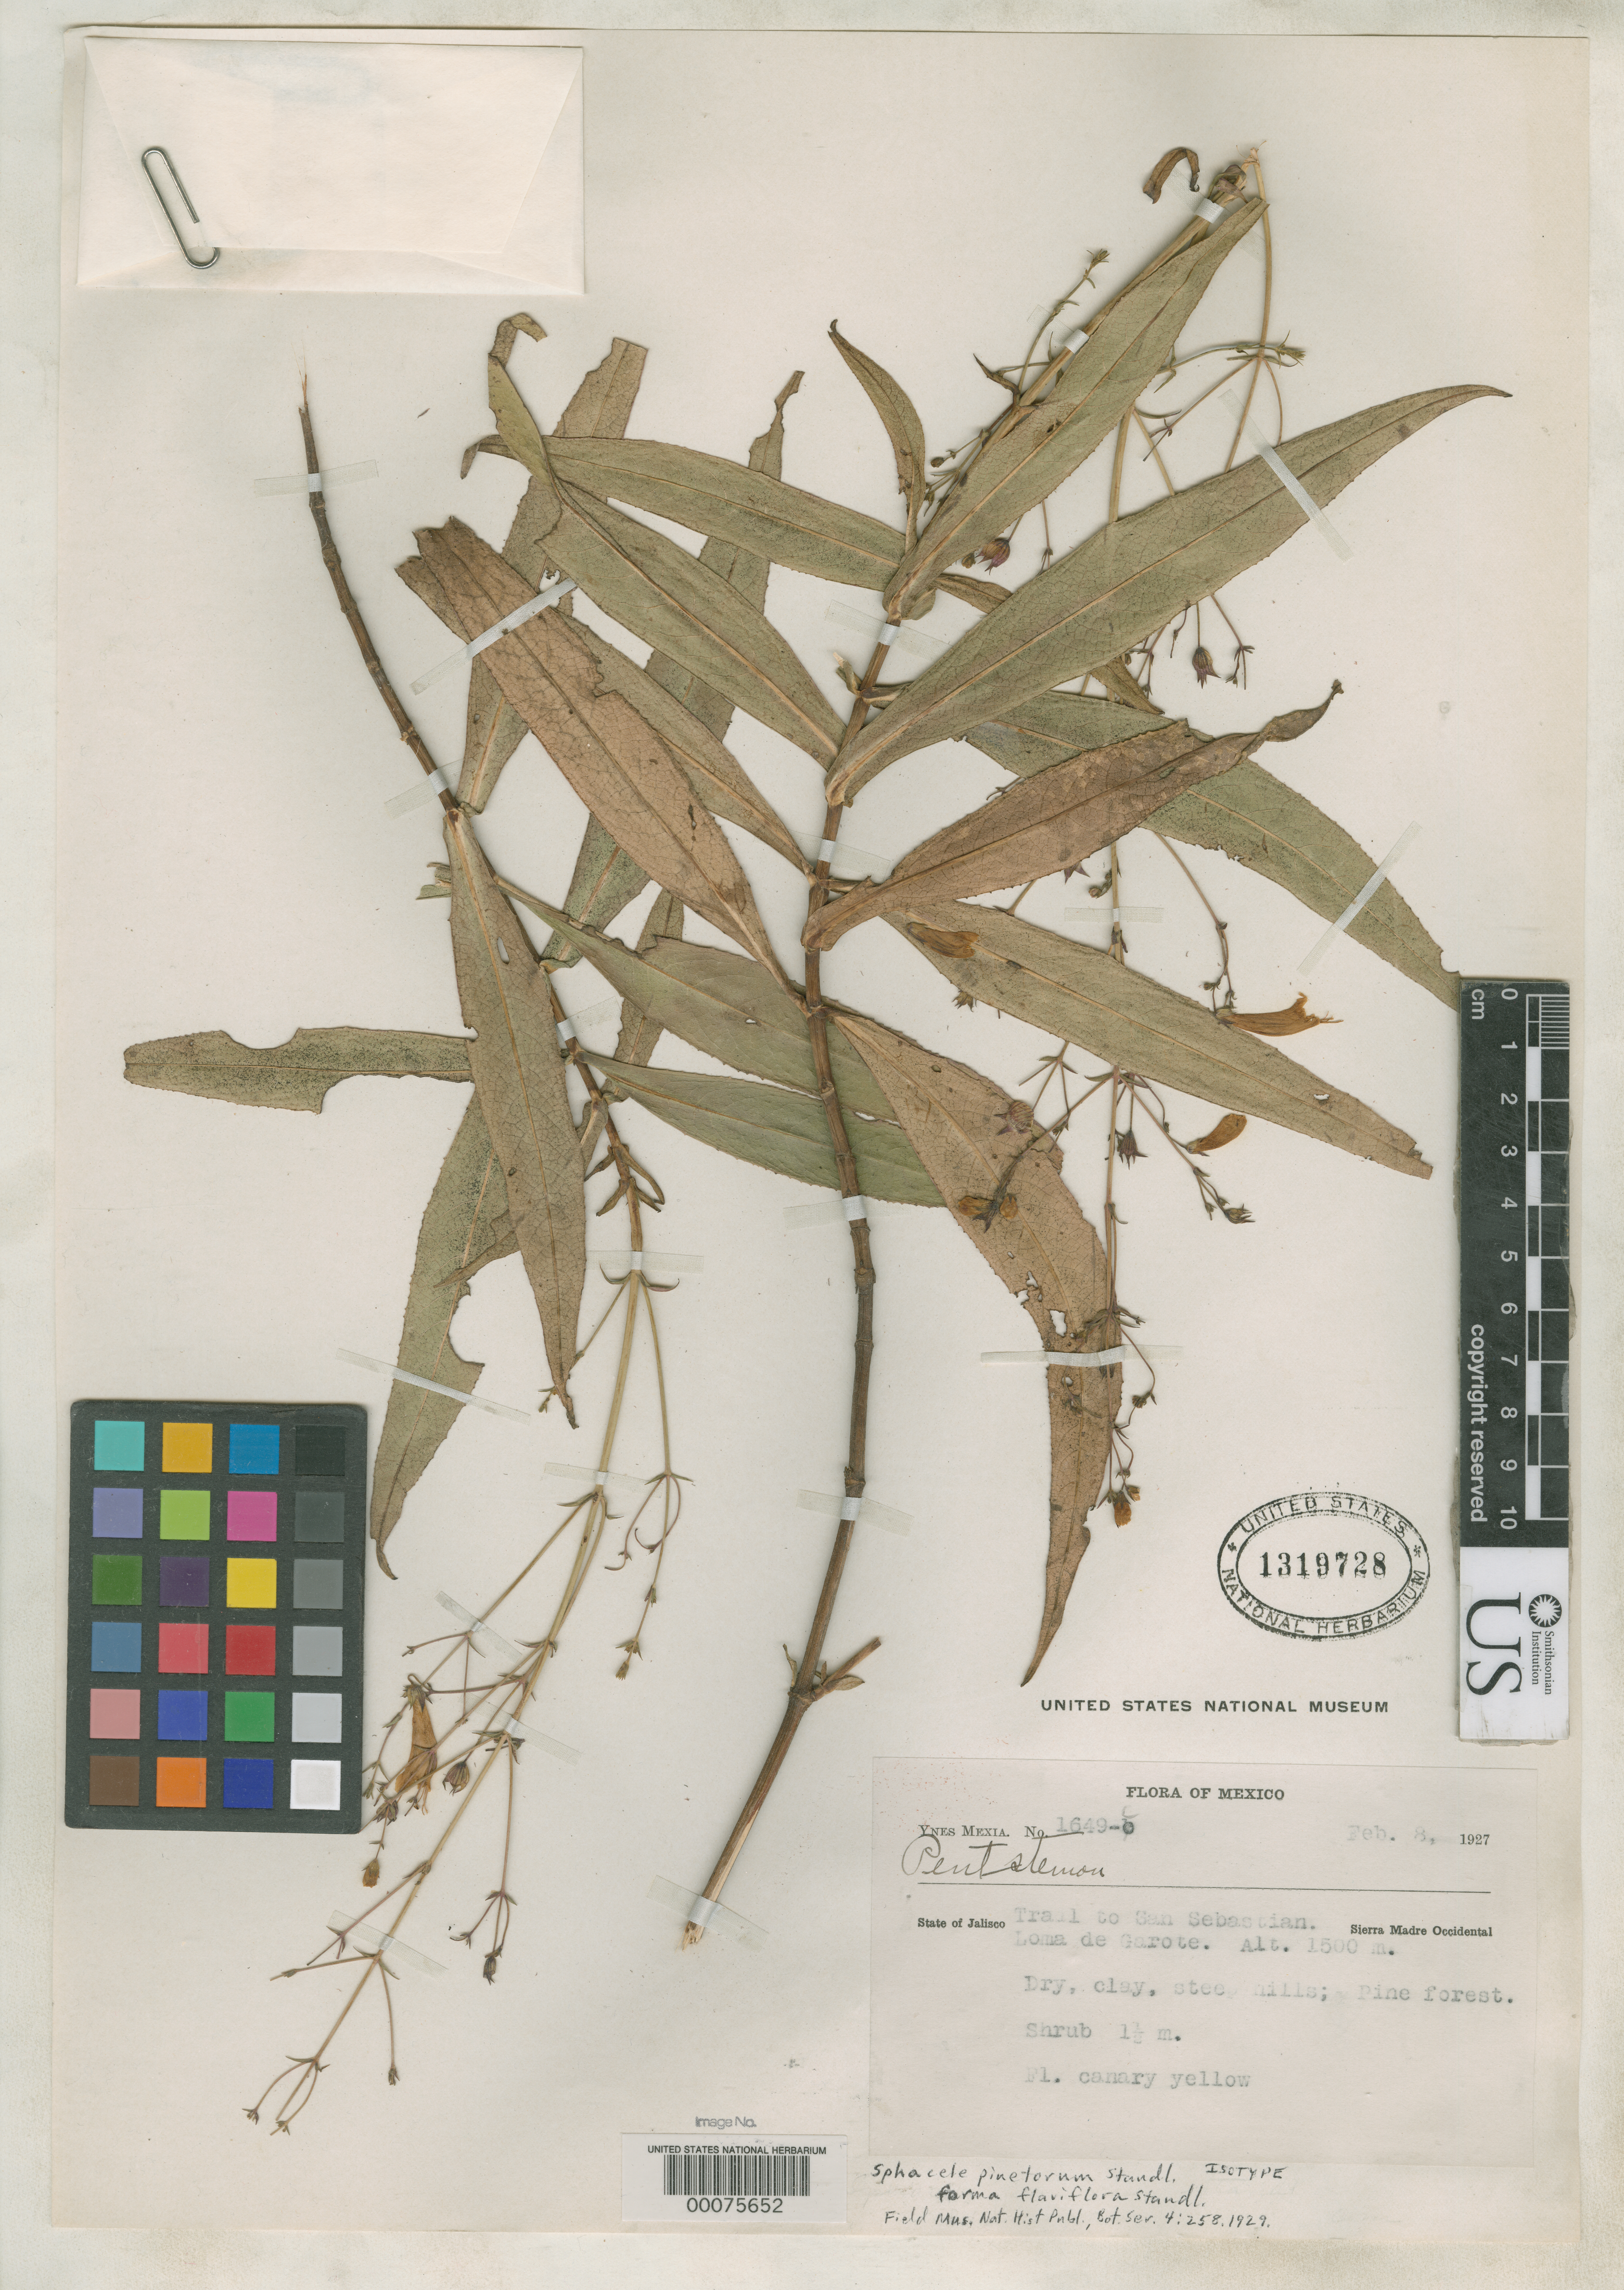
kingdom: Plantae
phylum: Tracheophyta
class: Magnoliopsida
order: Lamiales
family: Lamiaceae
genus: Sphacele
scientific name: Sphacele pinetorum f. flaviflora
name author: Standl.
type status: Isotype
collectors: Y. Mexia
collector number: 1649c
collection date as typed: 08 Feb 1927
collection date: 1927-02-08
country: Mexico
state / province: Jalisco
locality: Sierra Madre Occidental, San Sebastian, trail to Loma de Garote.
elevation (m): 1500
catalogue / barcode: US 1319718